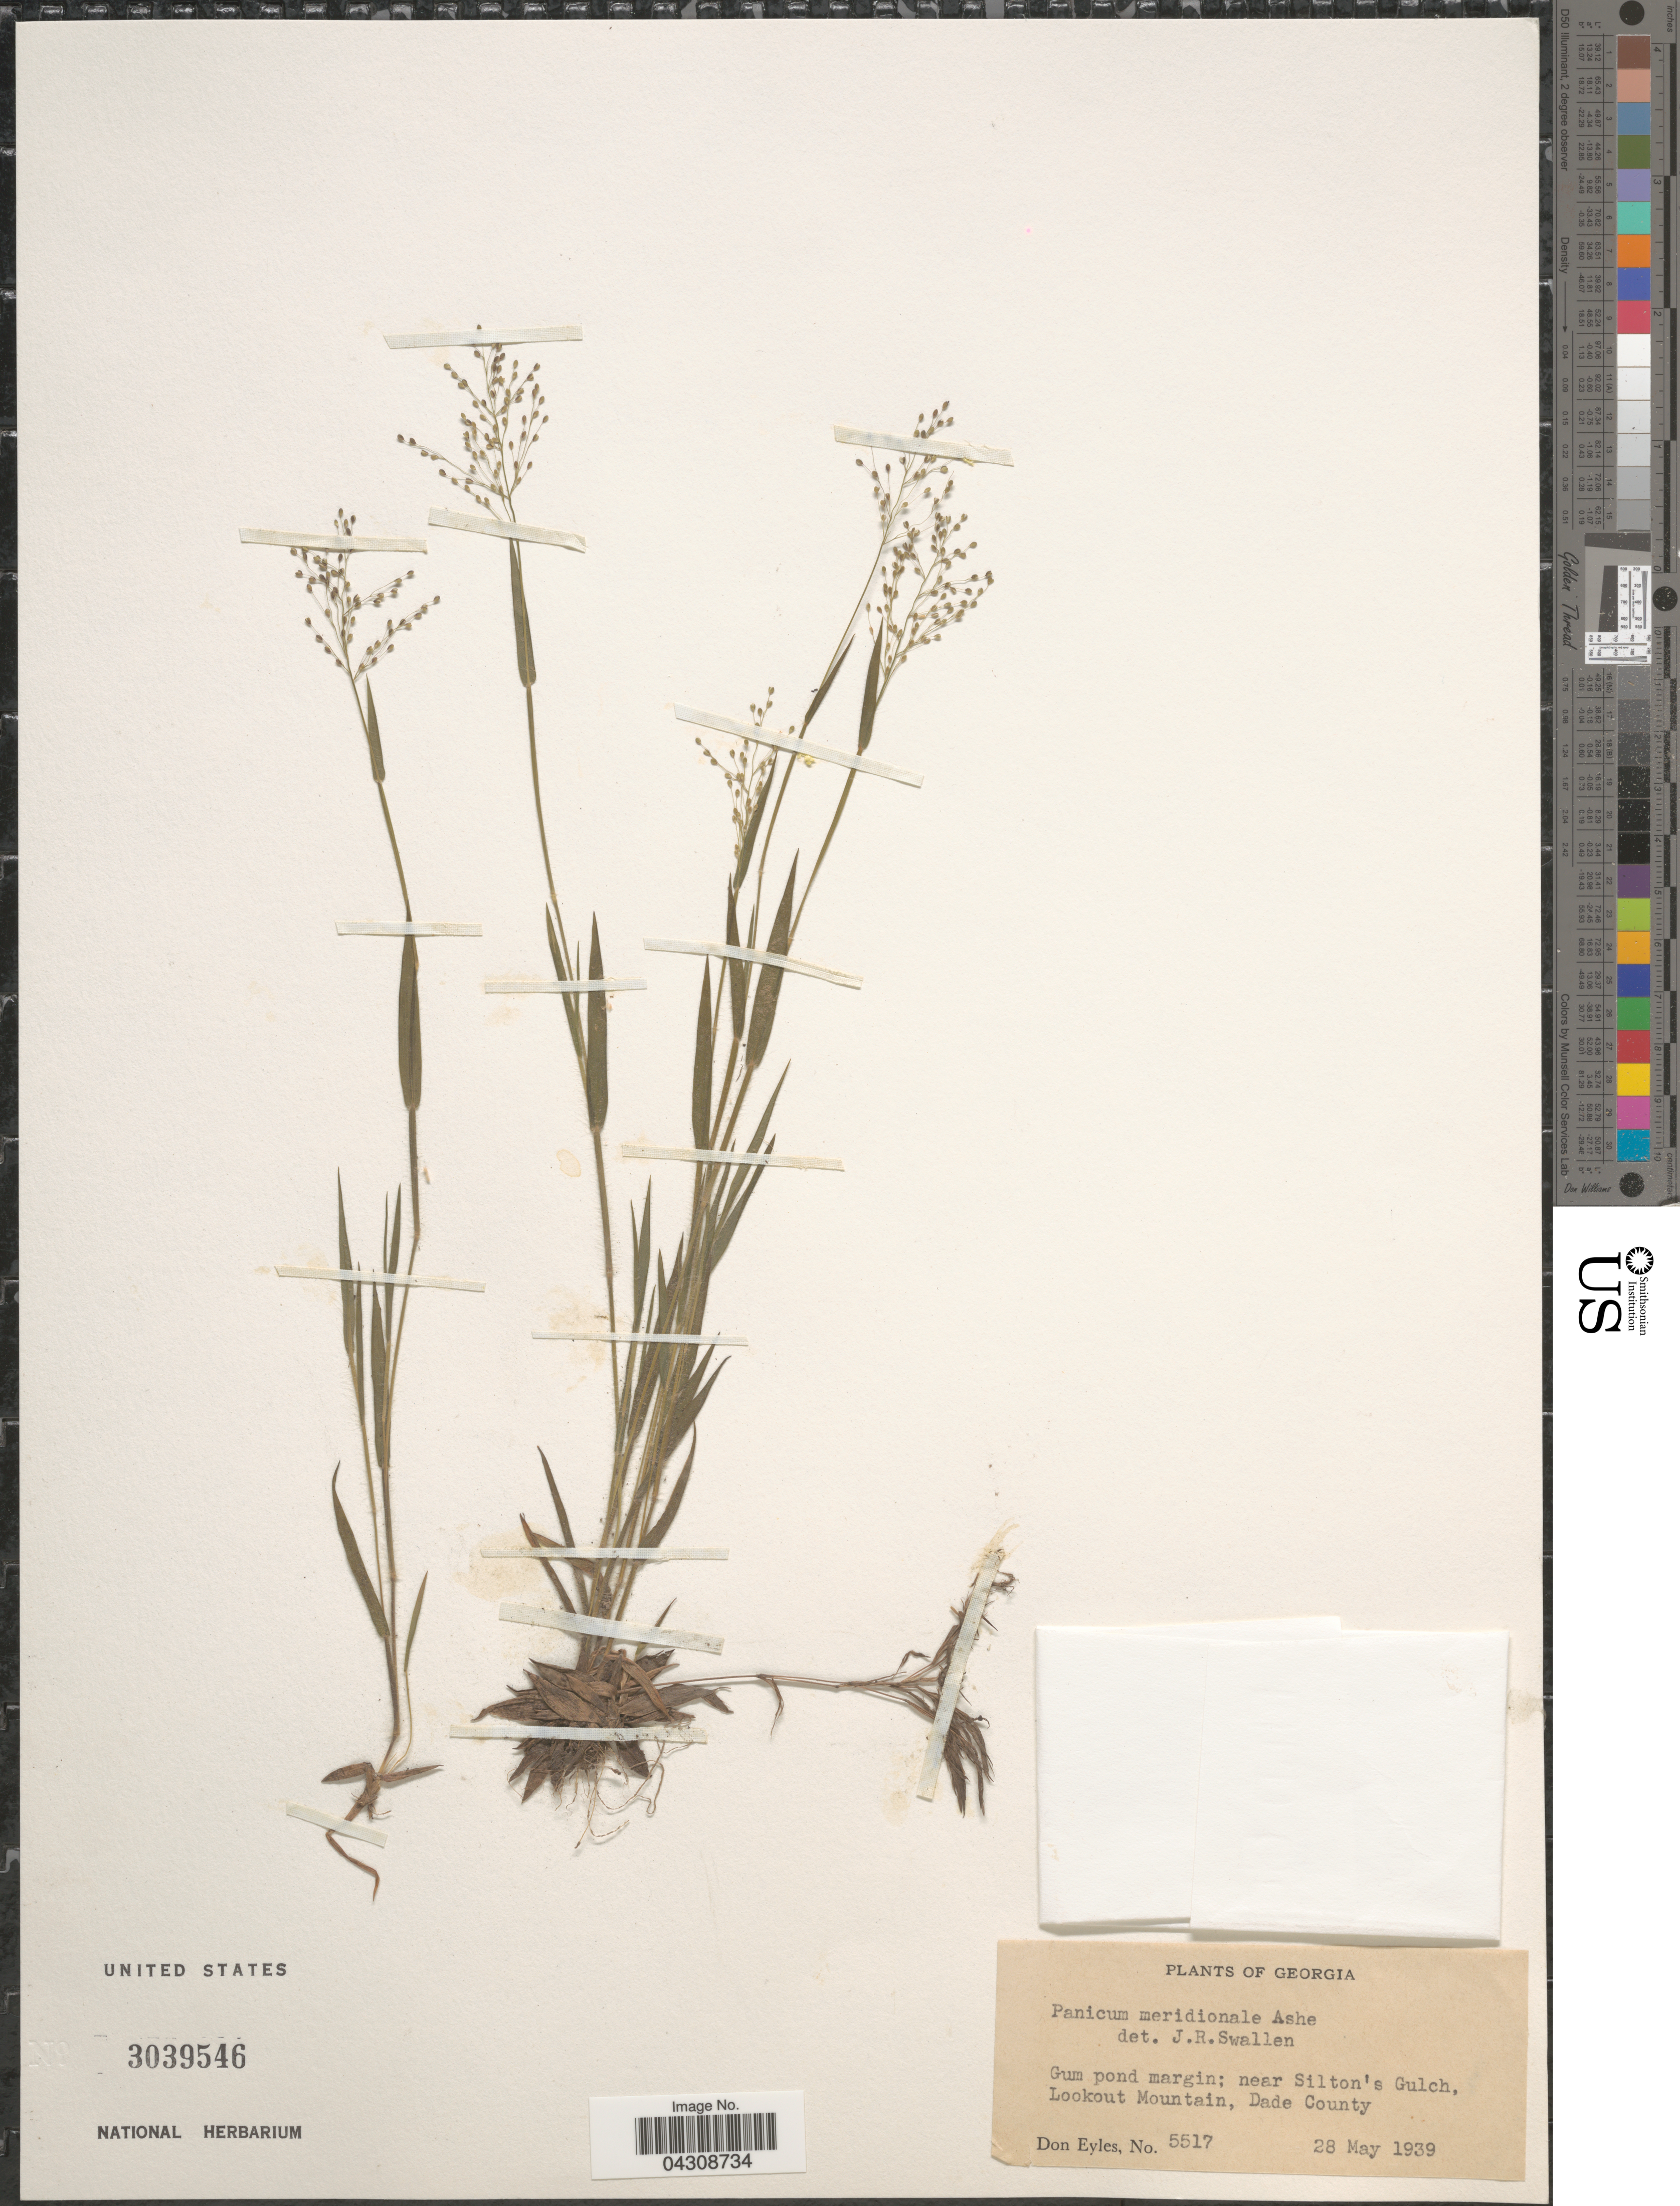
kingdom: Plantae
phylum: Tracheophyta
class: Liliopsida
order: Poales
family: Poaceae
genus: Dichanthelium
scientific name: Dichanthelium acuminatum var. acuminatum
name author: (Sw.) Gould & C.A. Clark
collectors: D. Eyles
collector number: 5517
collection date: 1939-05-28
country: United States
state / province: Georgia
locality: Gum pond margin: near Silton's Gulch, Lookout Mountain, Dade County.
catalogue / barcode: US 3039546